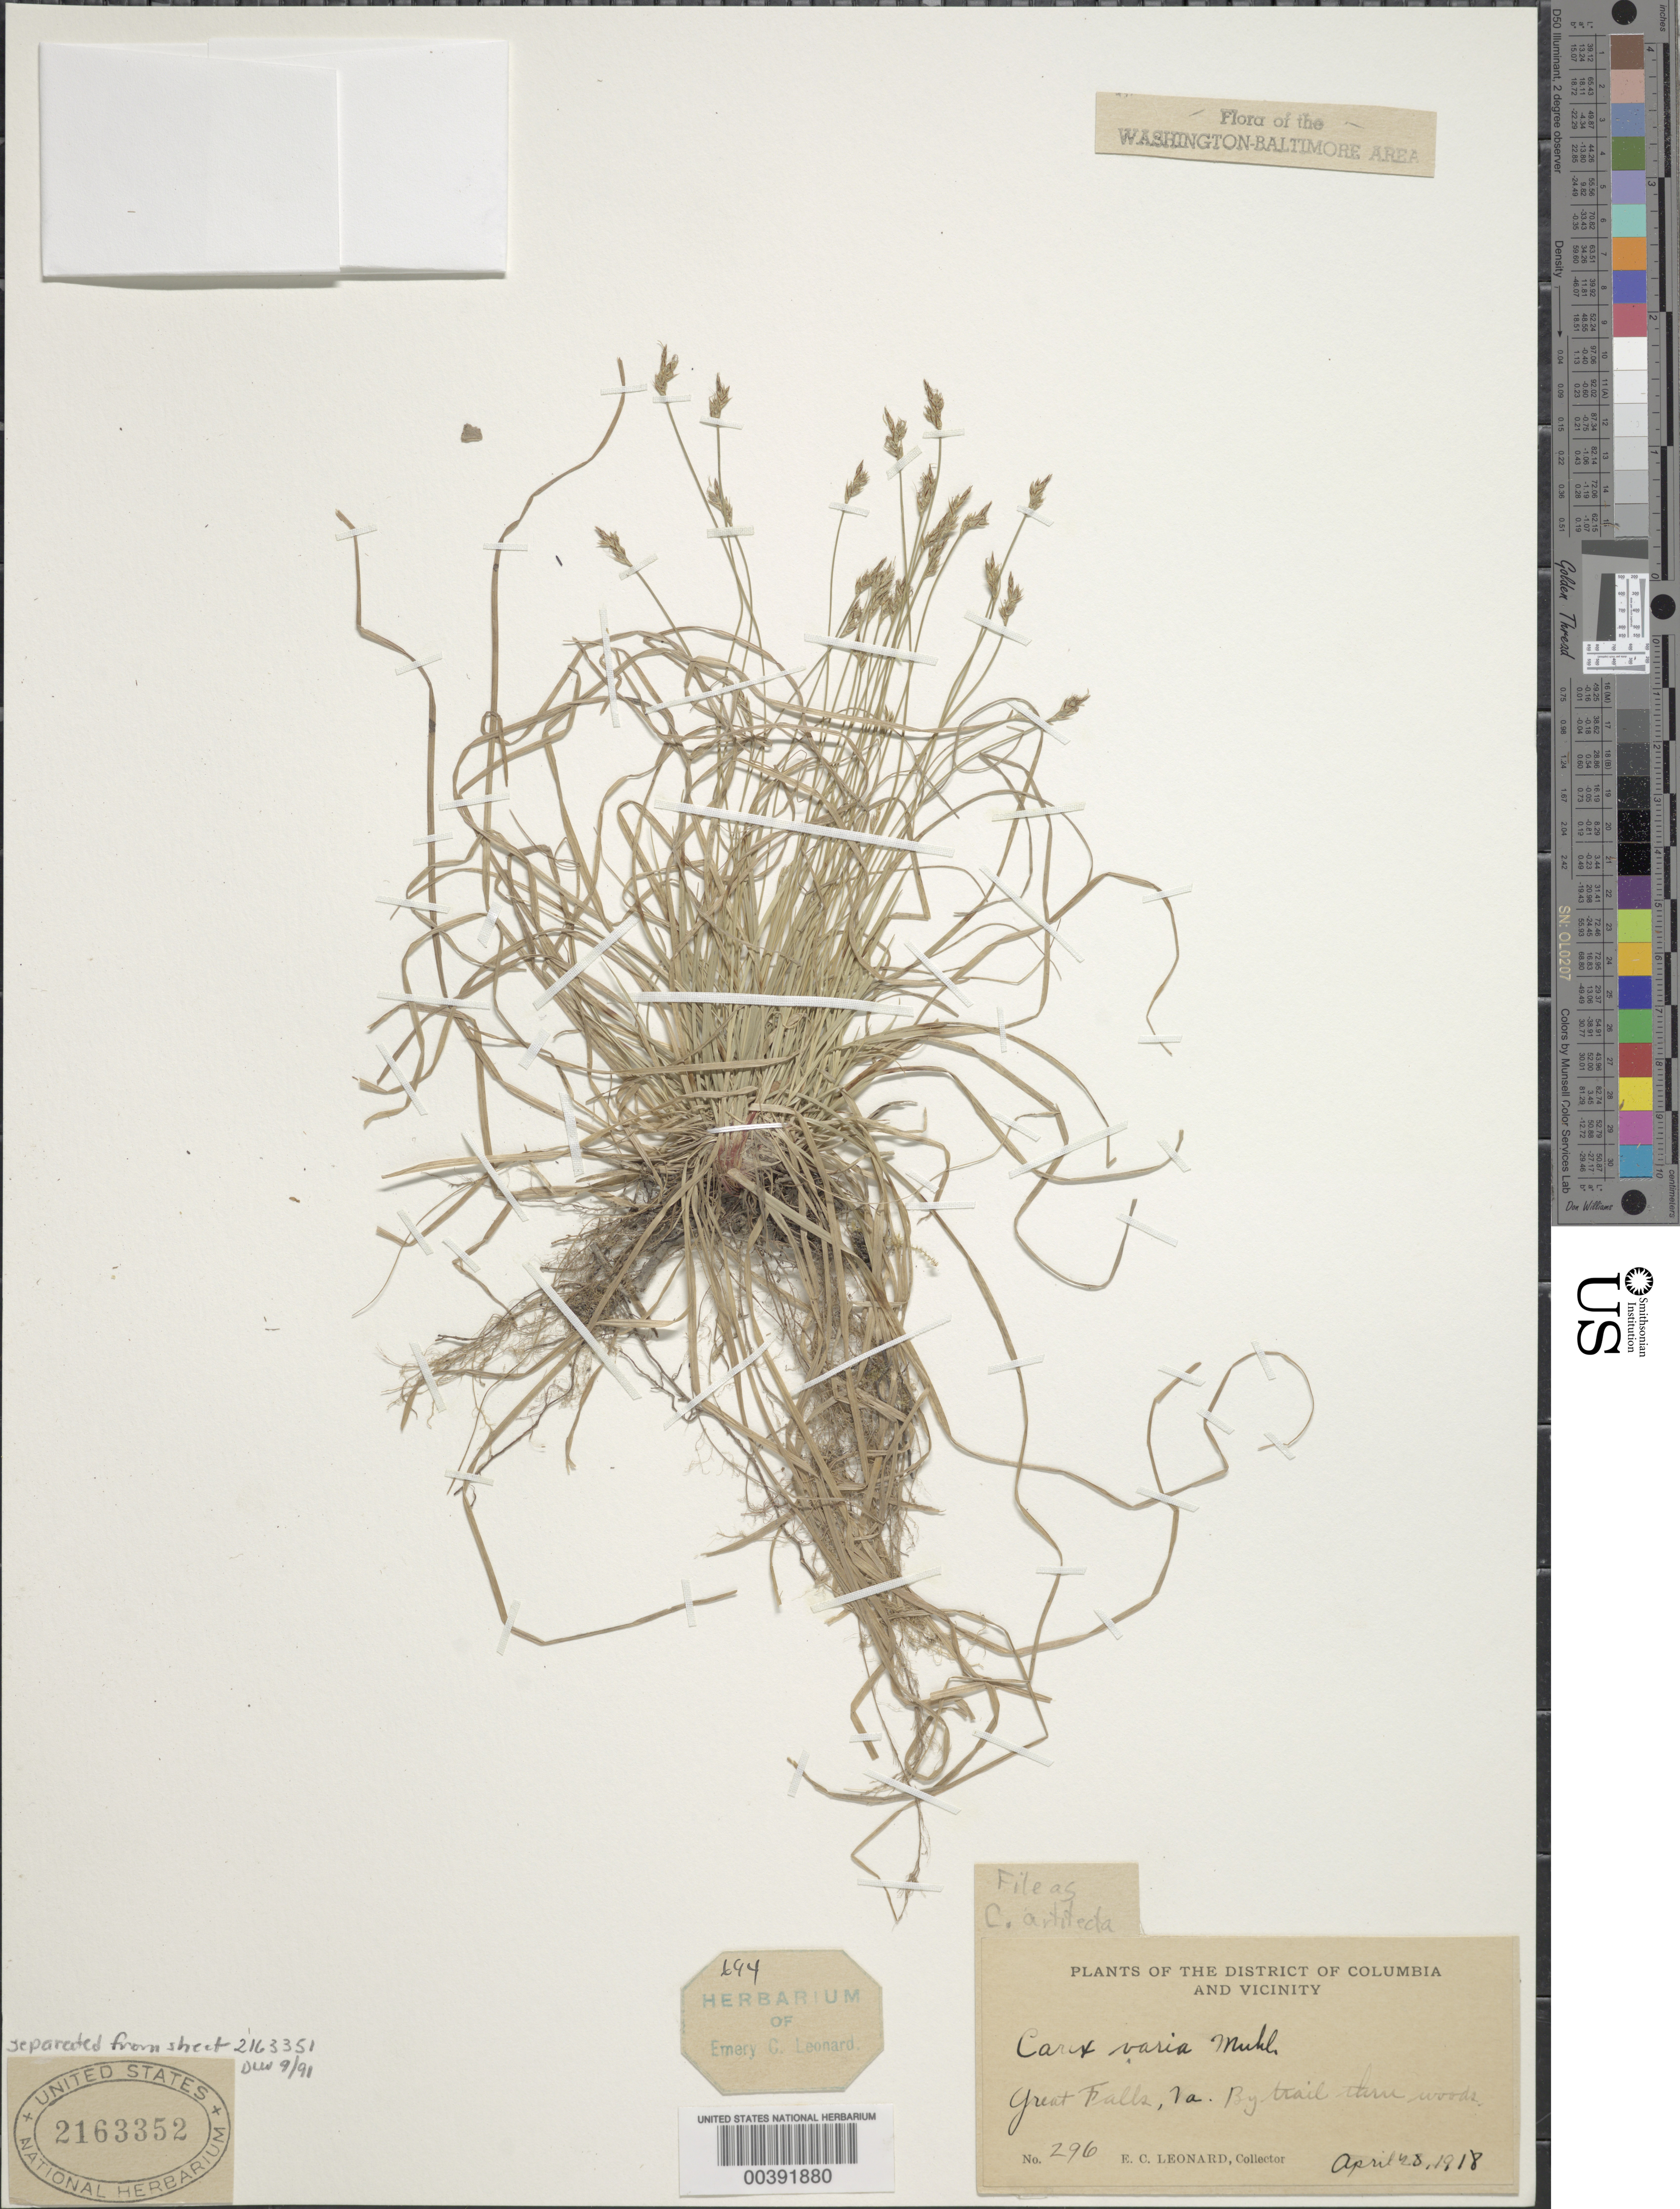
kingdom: Plantae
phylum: Tracheophyta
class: Liliopsida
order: Poales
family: Cyperaceae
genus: Carex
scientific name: Carex albicans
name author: Willd. ex Spreng.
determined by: Shetler, Stanwyn G., (US), NMNH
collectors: E. C. Leonard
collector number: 296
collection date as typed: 28 Apr 1918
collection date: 1918-04-28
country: United States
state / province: Virginia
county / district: Fairfax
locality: Great Falls C. & O. Canal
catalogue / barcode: US 2163352